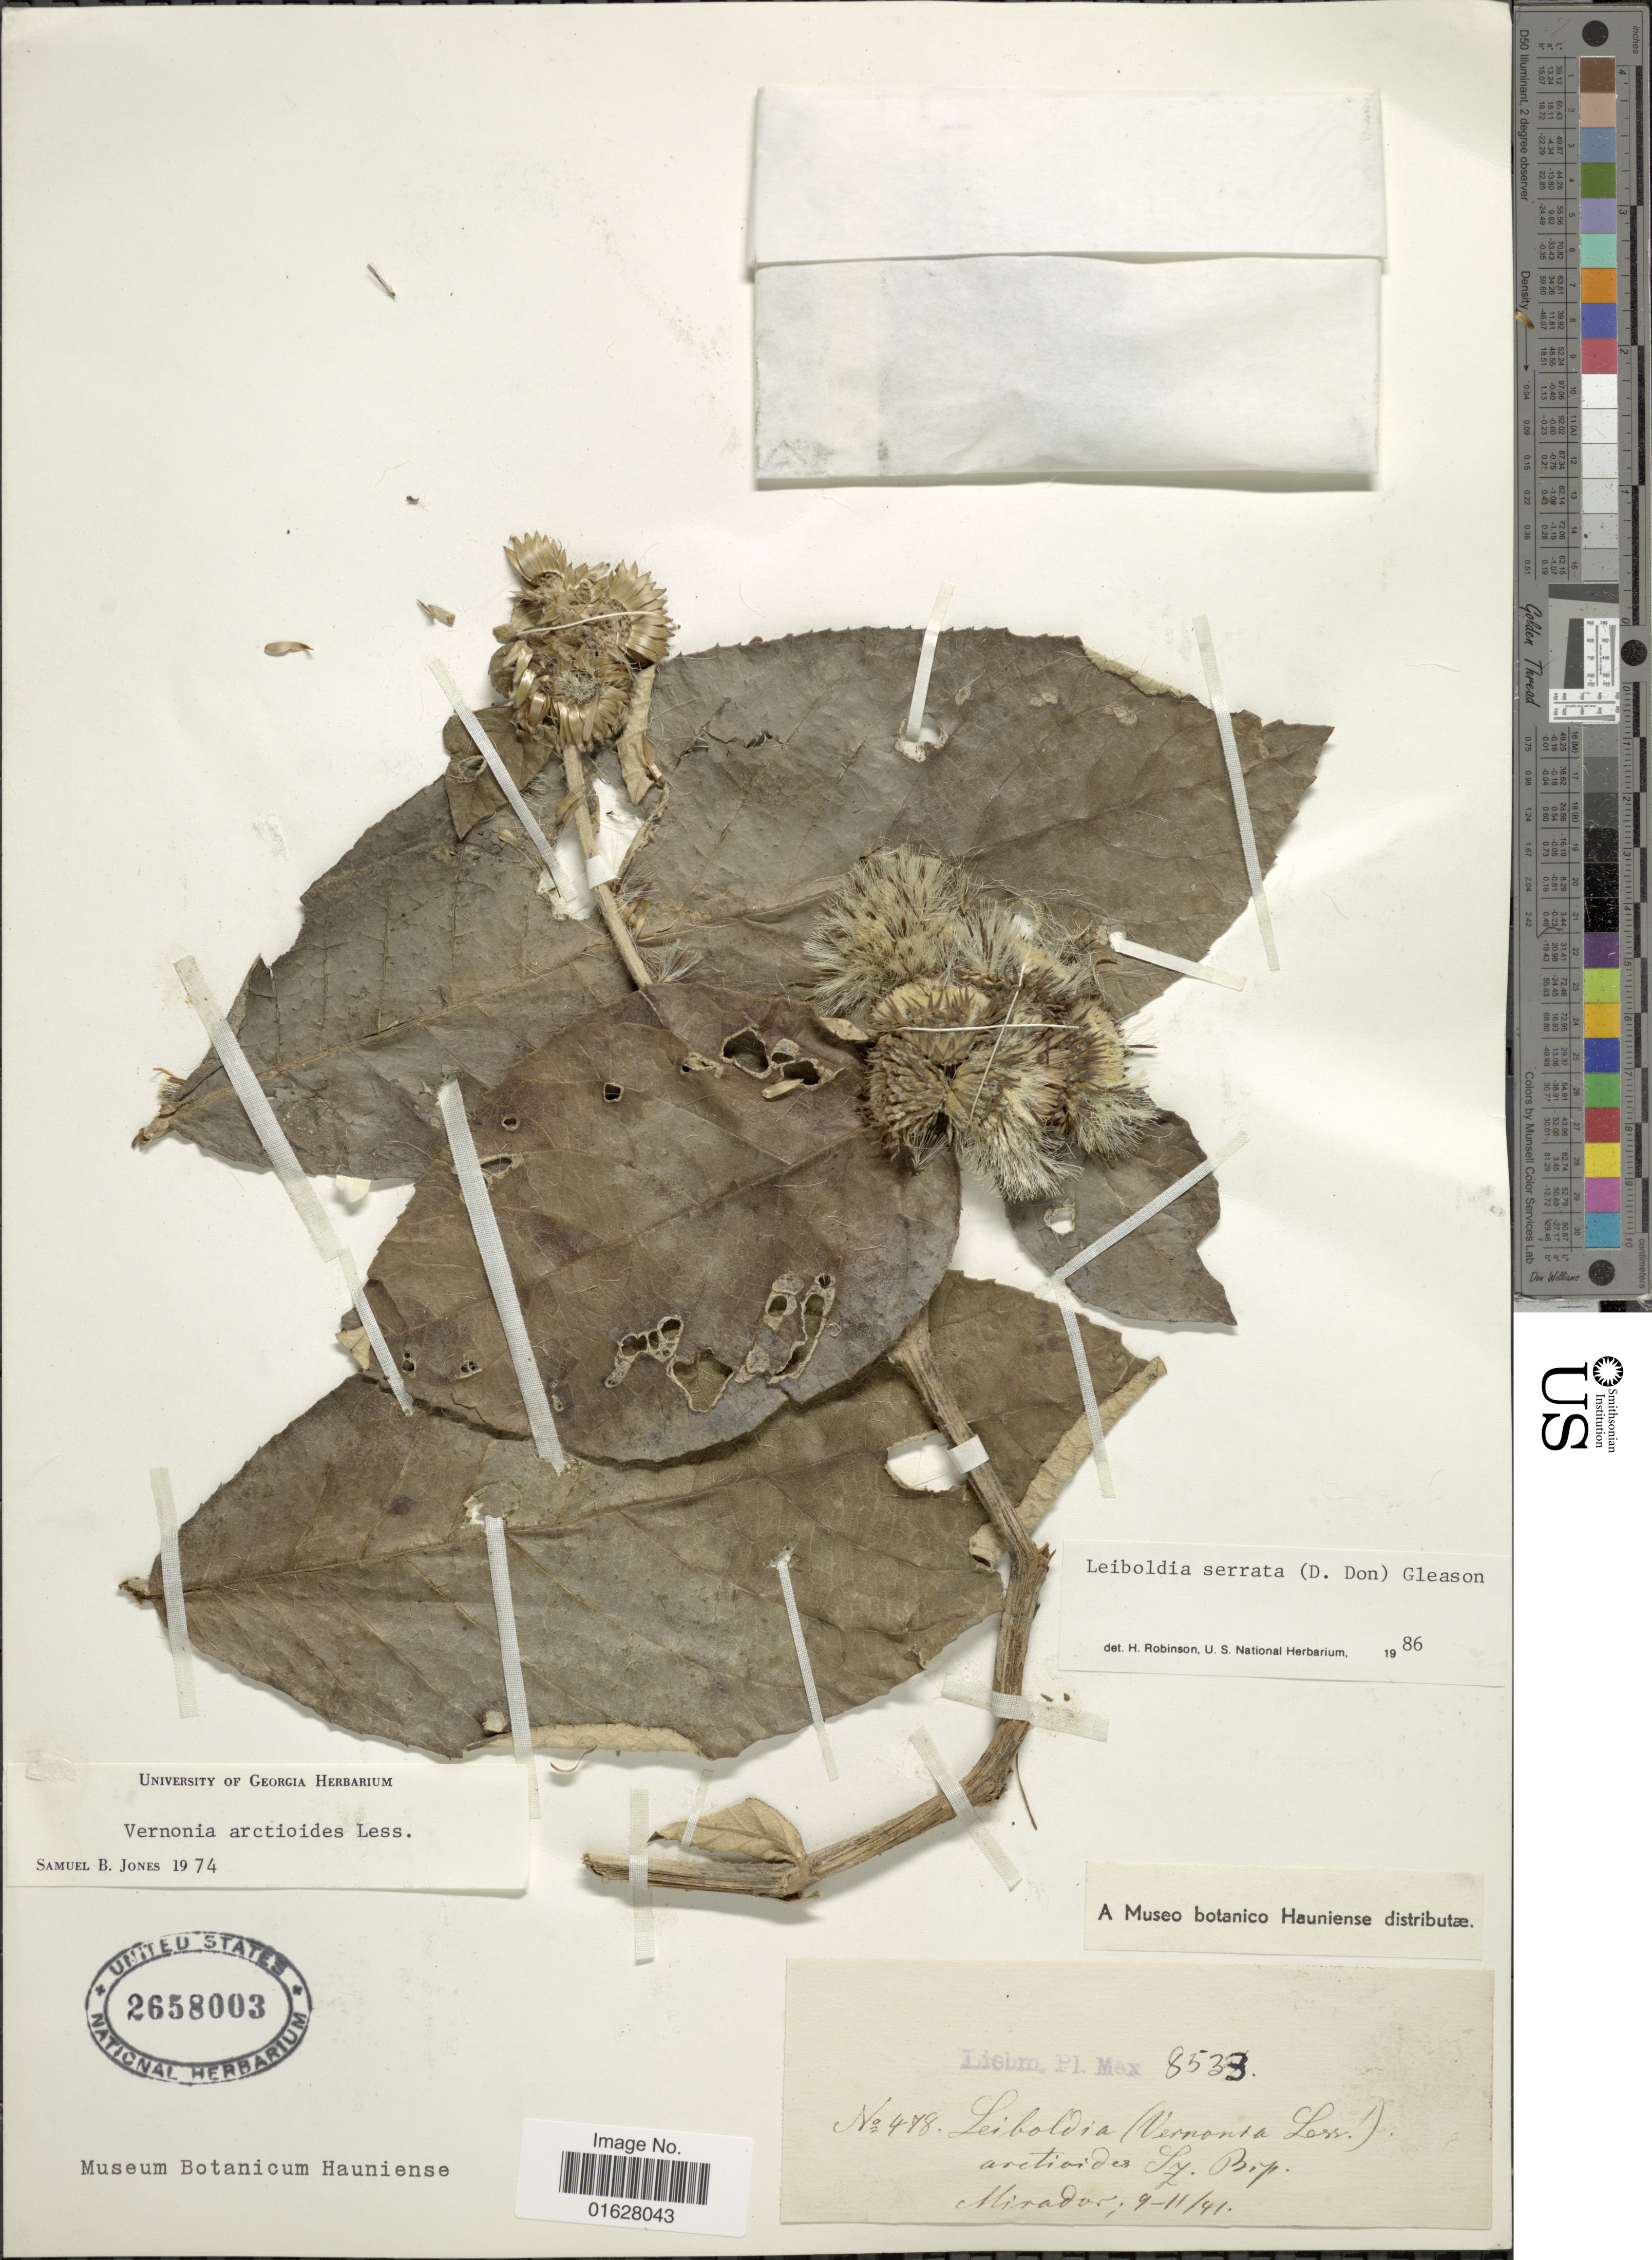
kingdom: Plantae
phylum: Tracheophyta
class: Magnoliopsida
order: Asterales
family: Asteraceae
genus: Leiboldia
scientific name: Leiboldia serrata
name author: (D. Don) Gleason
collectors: Mirador, --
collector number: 478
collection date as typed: Transcribed d/m/y: /9/41 to /11/41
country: Mexico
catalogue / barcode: US 2658003